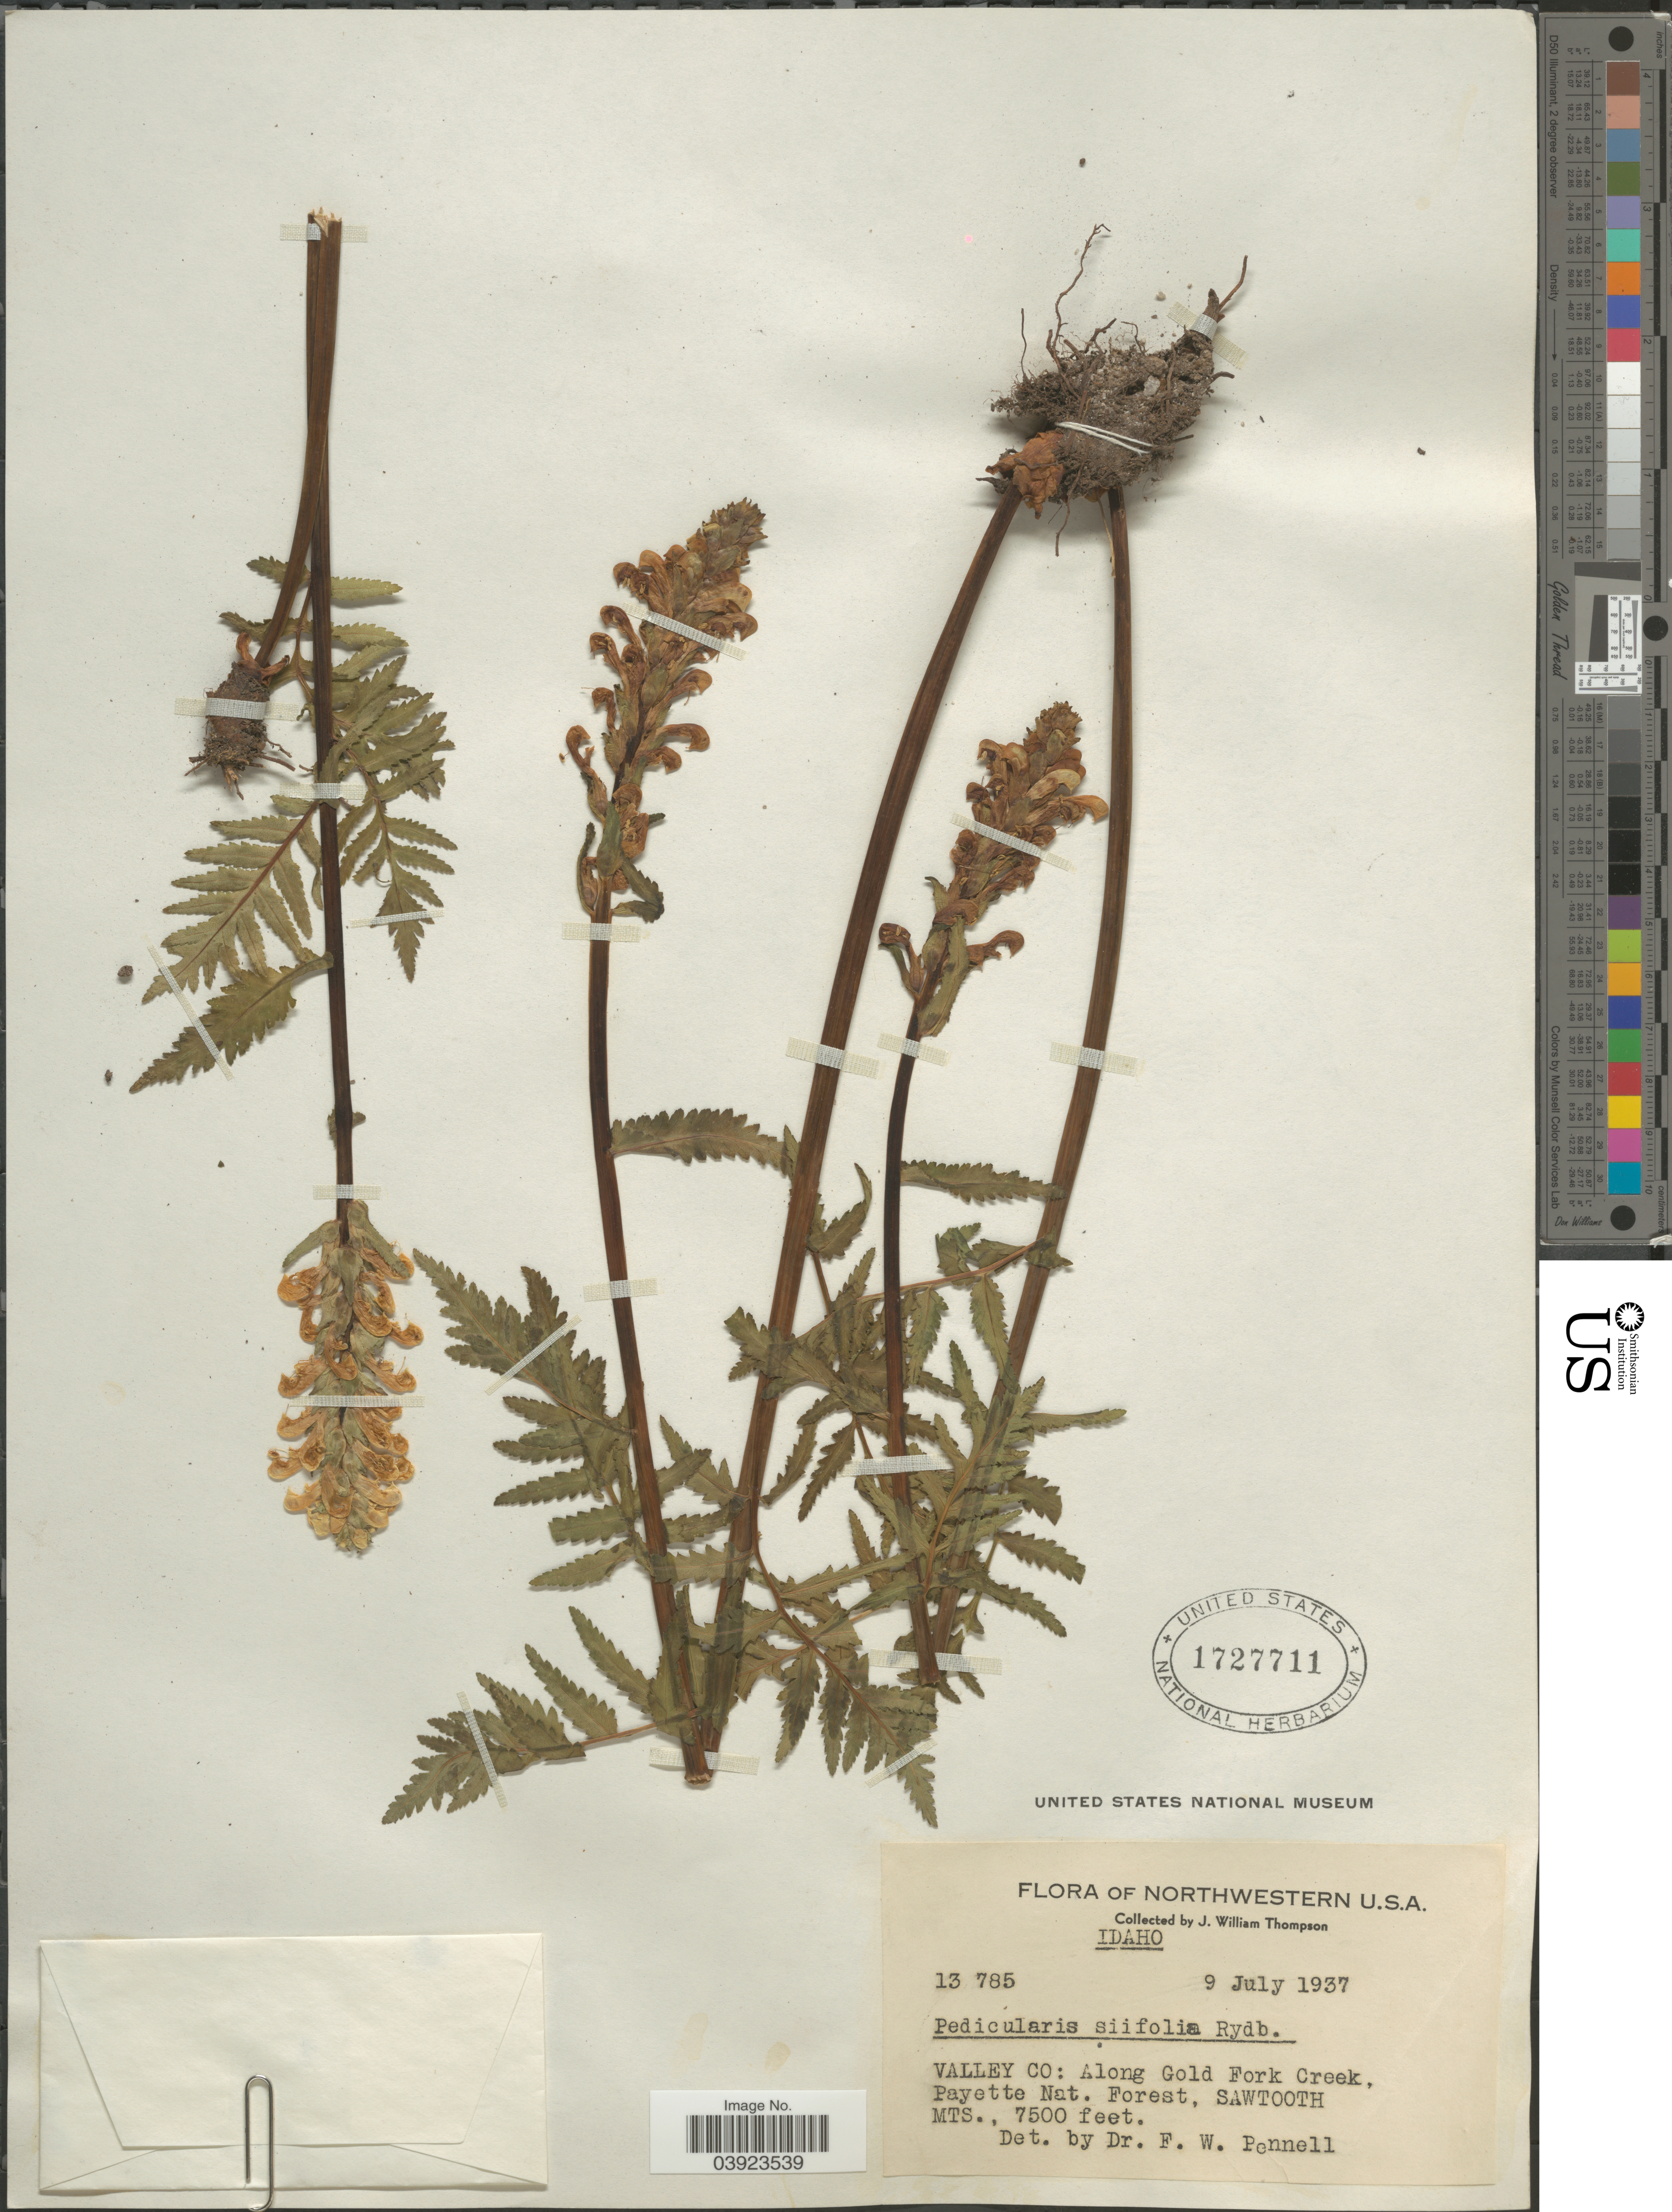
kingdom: Plantae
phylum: Tracheophyta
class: Magnoliopsida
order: Lamiales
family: Orobanchaceae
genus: Pedicularis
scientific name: Pedicularis siifolia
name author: Rydb.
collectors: J. W. Thompson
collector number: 13785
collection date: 1937-07-09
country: United States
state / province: Idaho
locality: Valley Co: Along Gold Fork Creek, Payette Nat. Forest, Sawtooth Mts.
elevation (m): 2286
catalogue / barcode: US 1727711